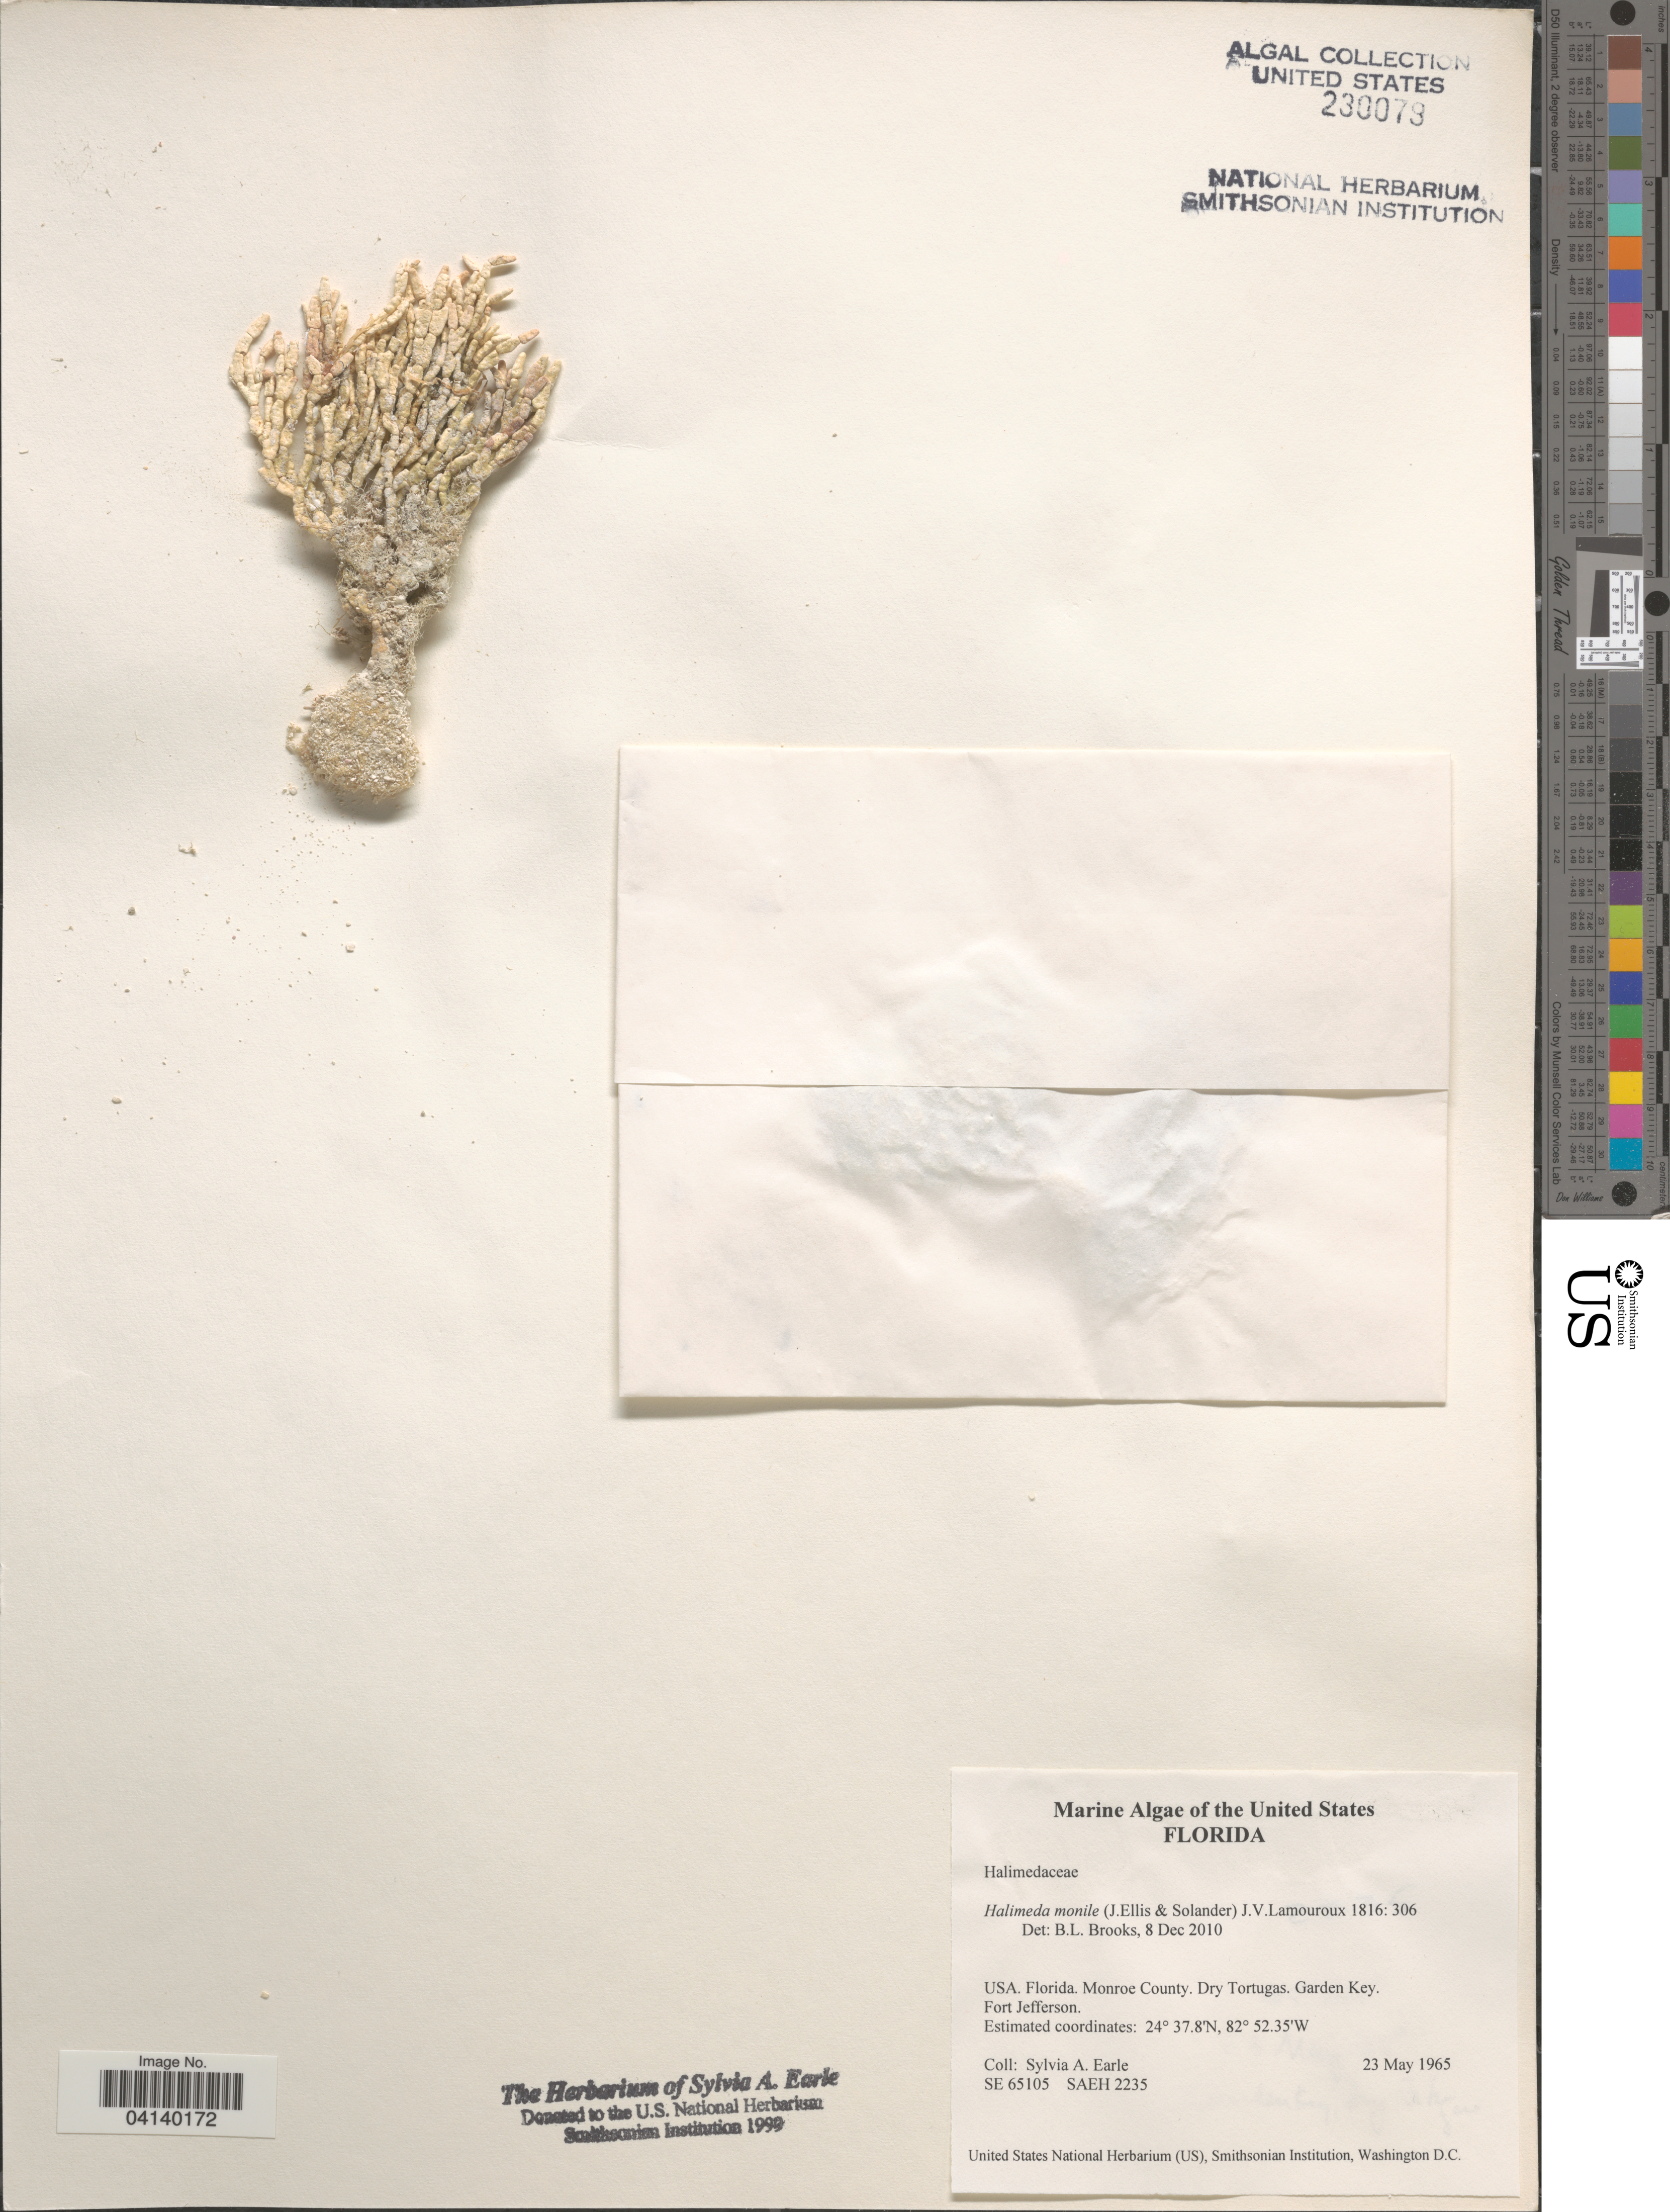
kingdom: Plantae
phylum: Chlorophyta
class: Ulvophyceae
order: Bryopsidales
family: Halimedaceae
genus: Halimeda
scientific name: Halimeda monile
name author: (J. Ellis & Sol.) J.V.Lamouroux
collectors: S. A. Earle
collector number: SE65105/SAEH2235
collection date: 1965-05-23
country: United States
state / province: Florida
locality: Monroe County. Dry Tortugas. Garden Key. Fort Jefferson.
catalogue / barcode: US 230079